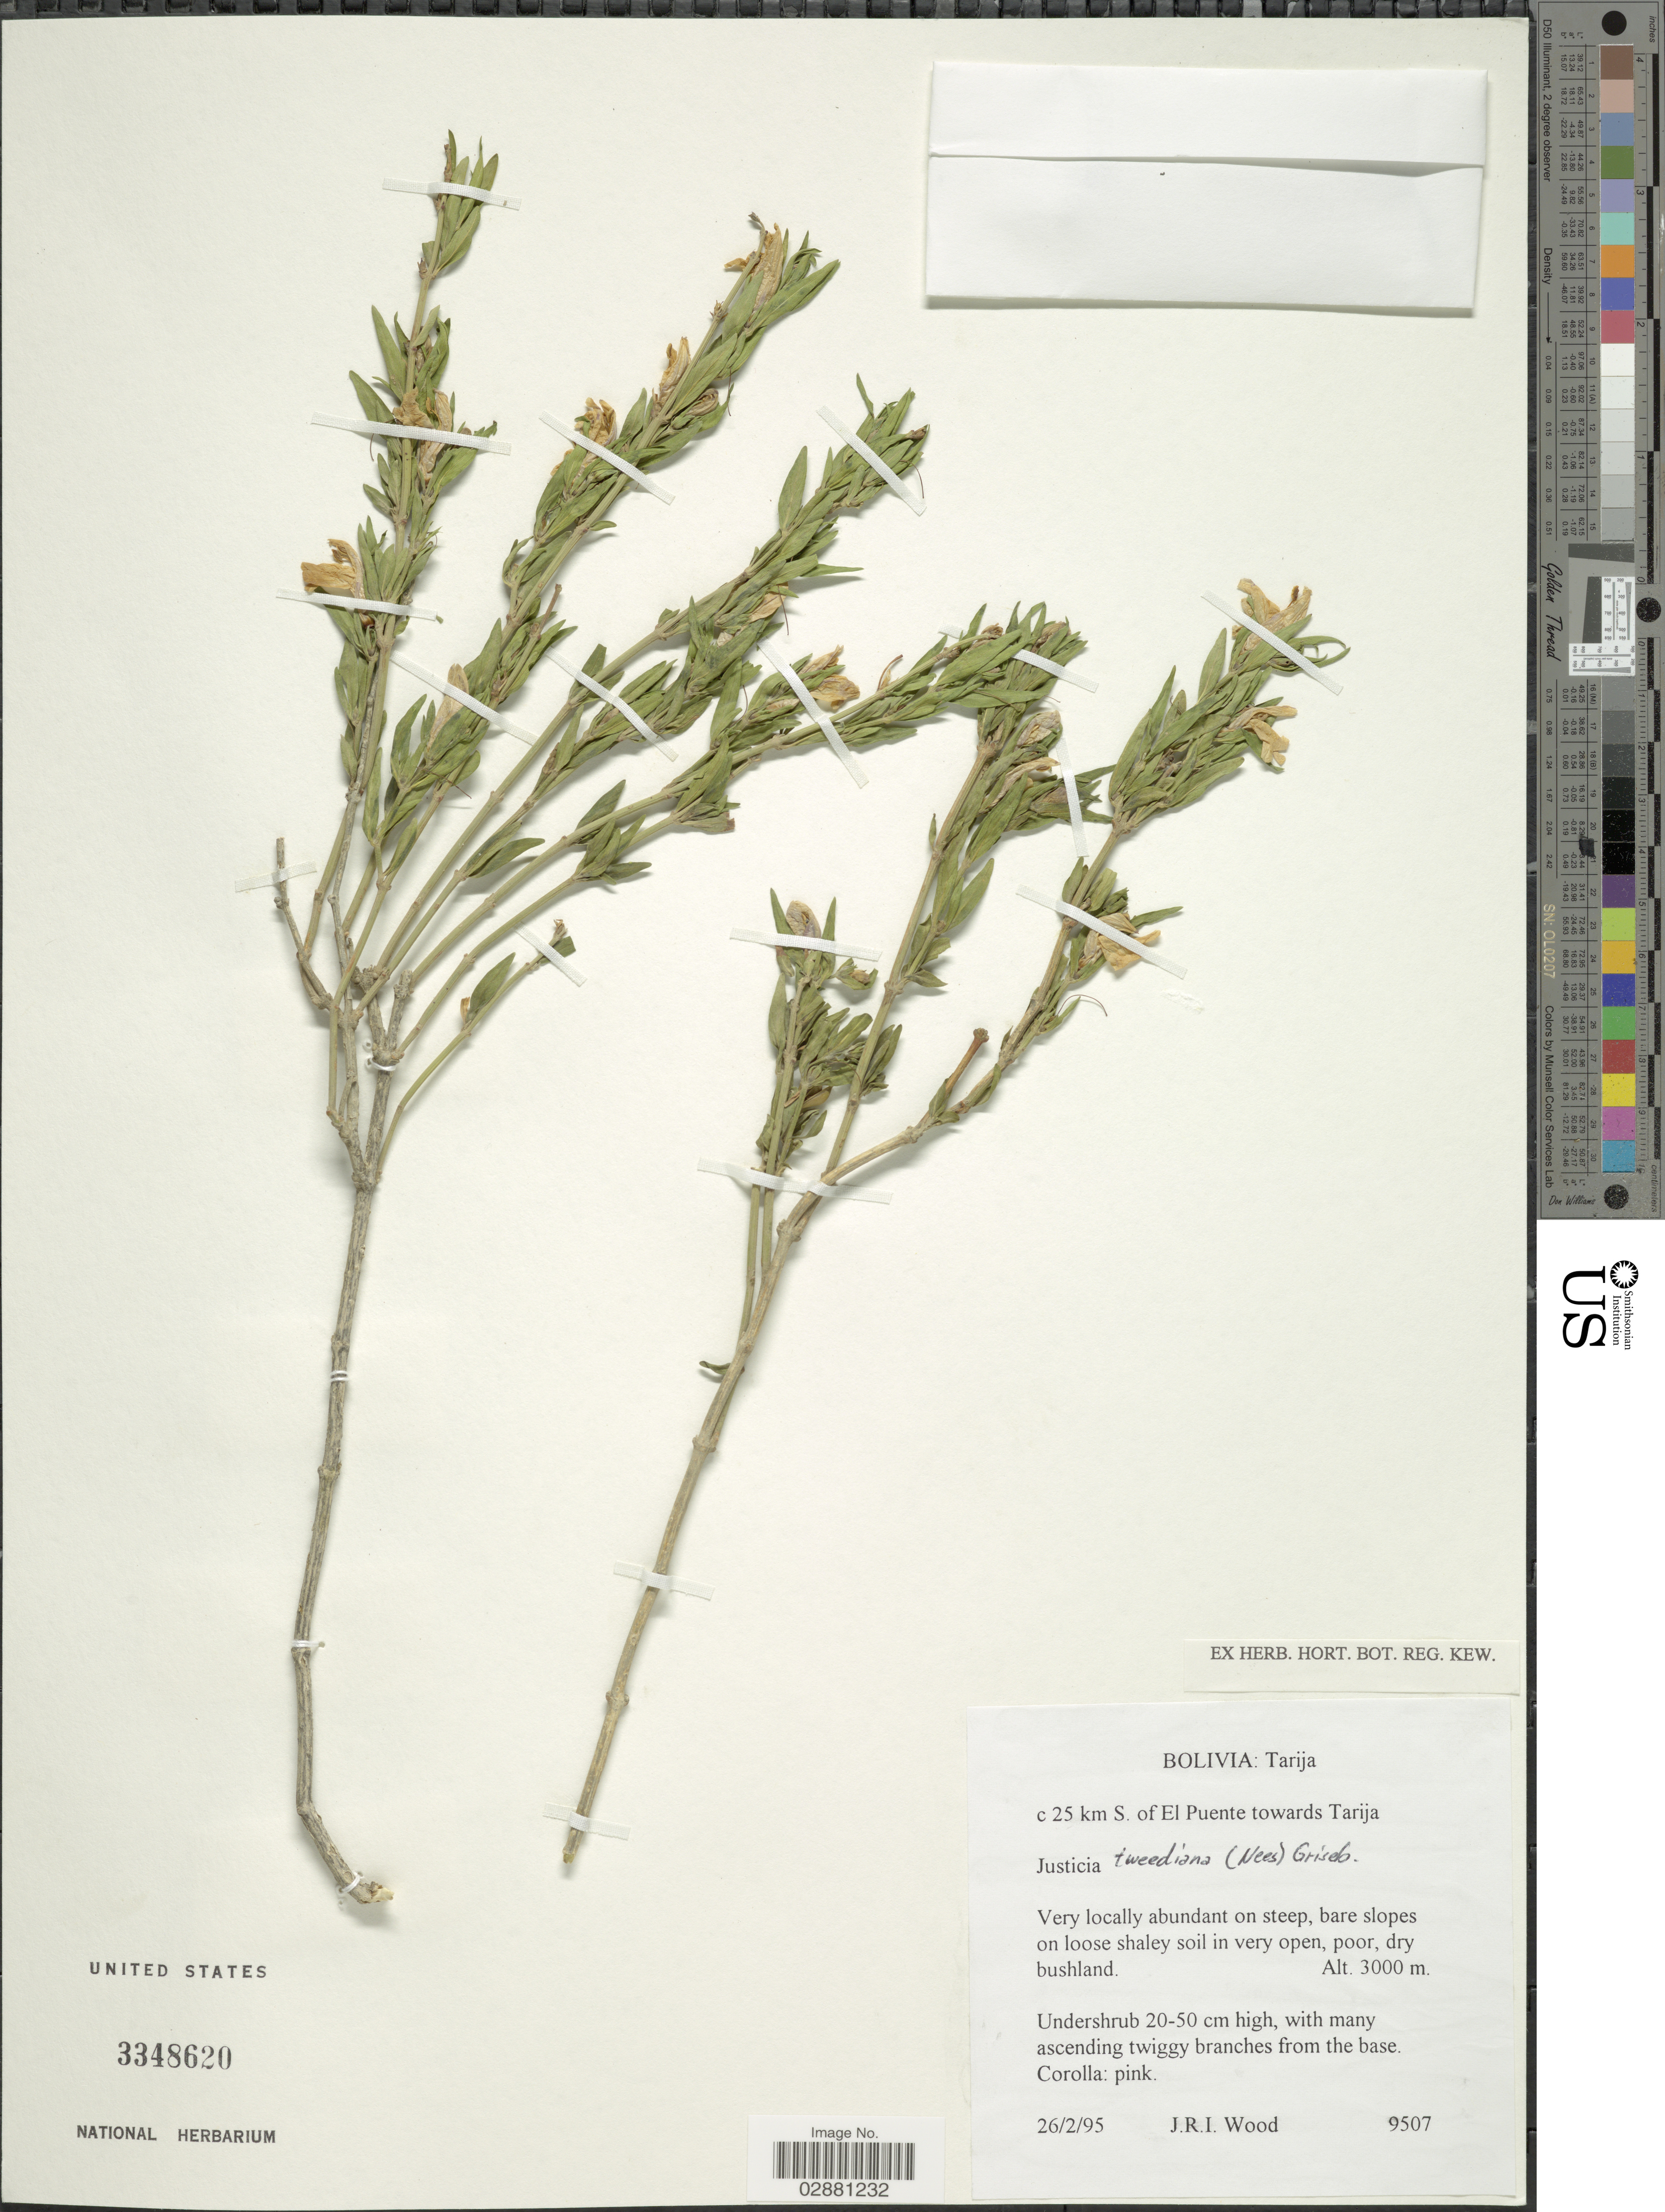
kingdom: Plantae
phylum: Tracheophyta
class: Magnoliopsida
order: Lamiales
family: Acanthaceae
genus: Justicia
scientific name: Justicia tweediana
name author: (Nees) Griseb.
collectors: J. R. I. Wood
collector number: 9507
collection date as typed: Transcribed d/m/y: 26/2/95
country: Bolivia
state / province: Tarija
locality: C 25 km S. of El Puente towards Tarija.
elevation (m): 3000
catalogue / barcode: US 3348620